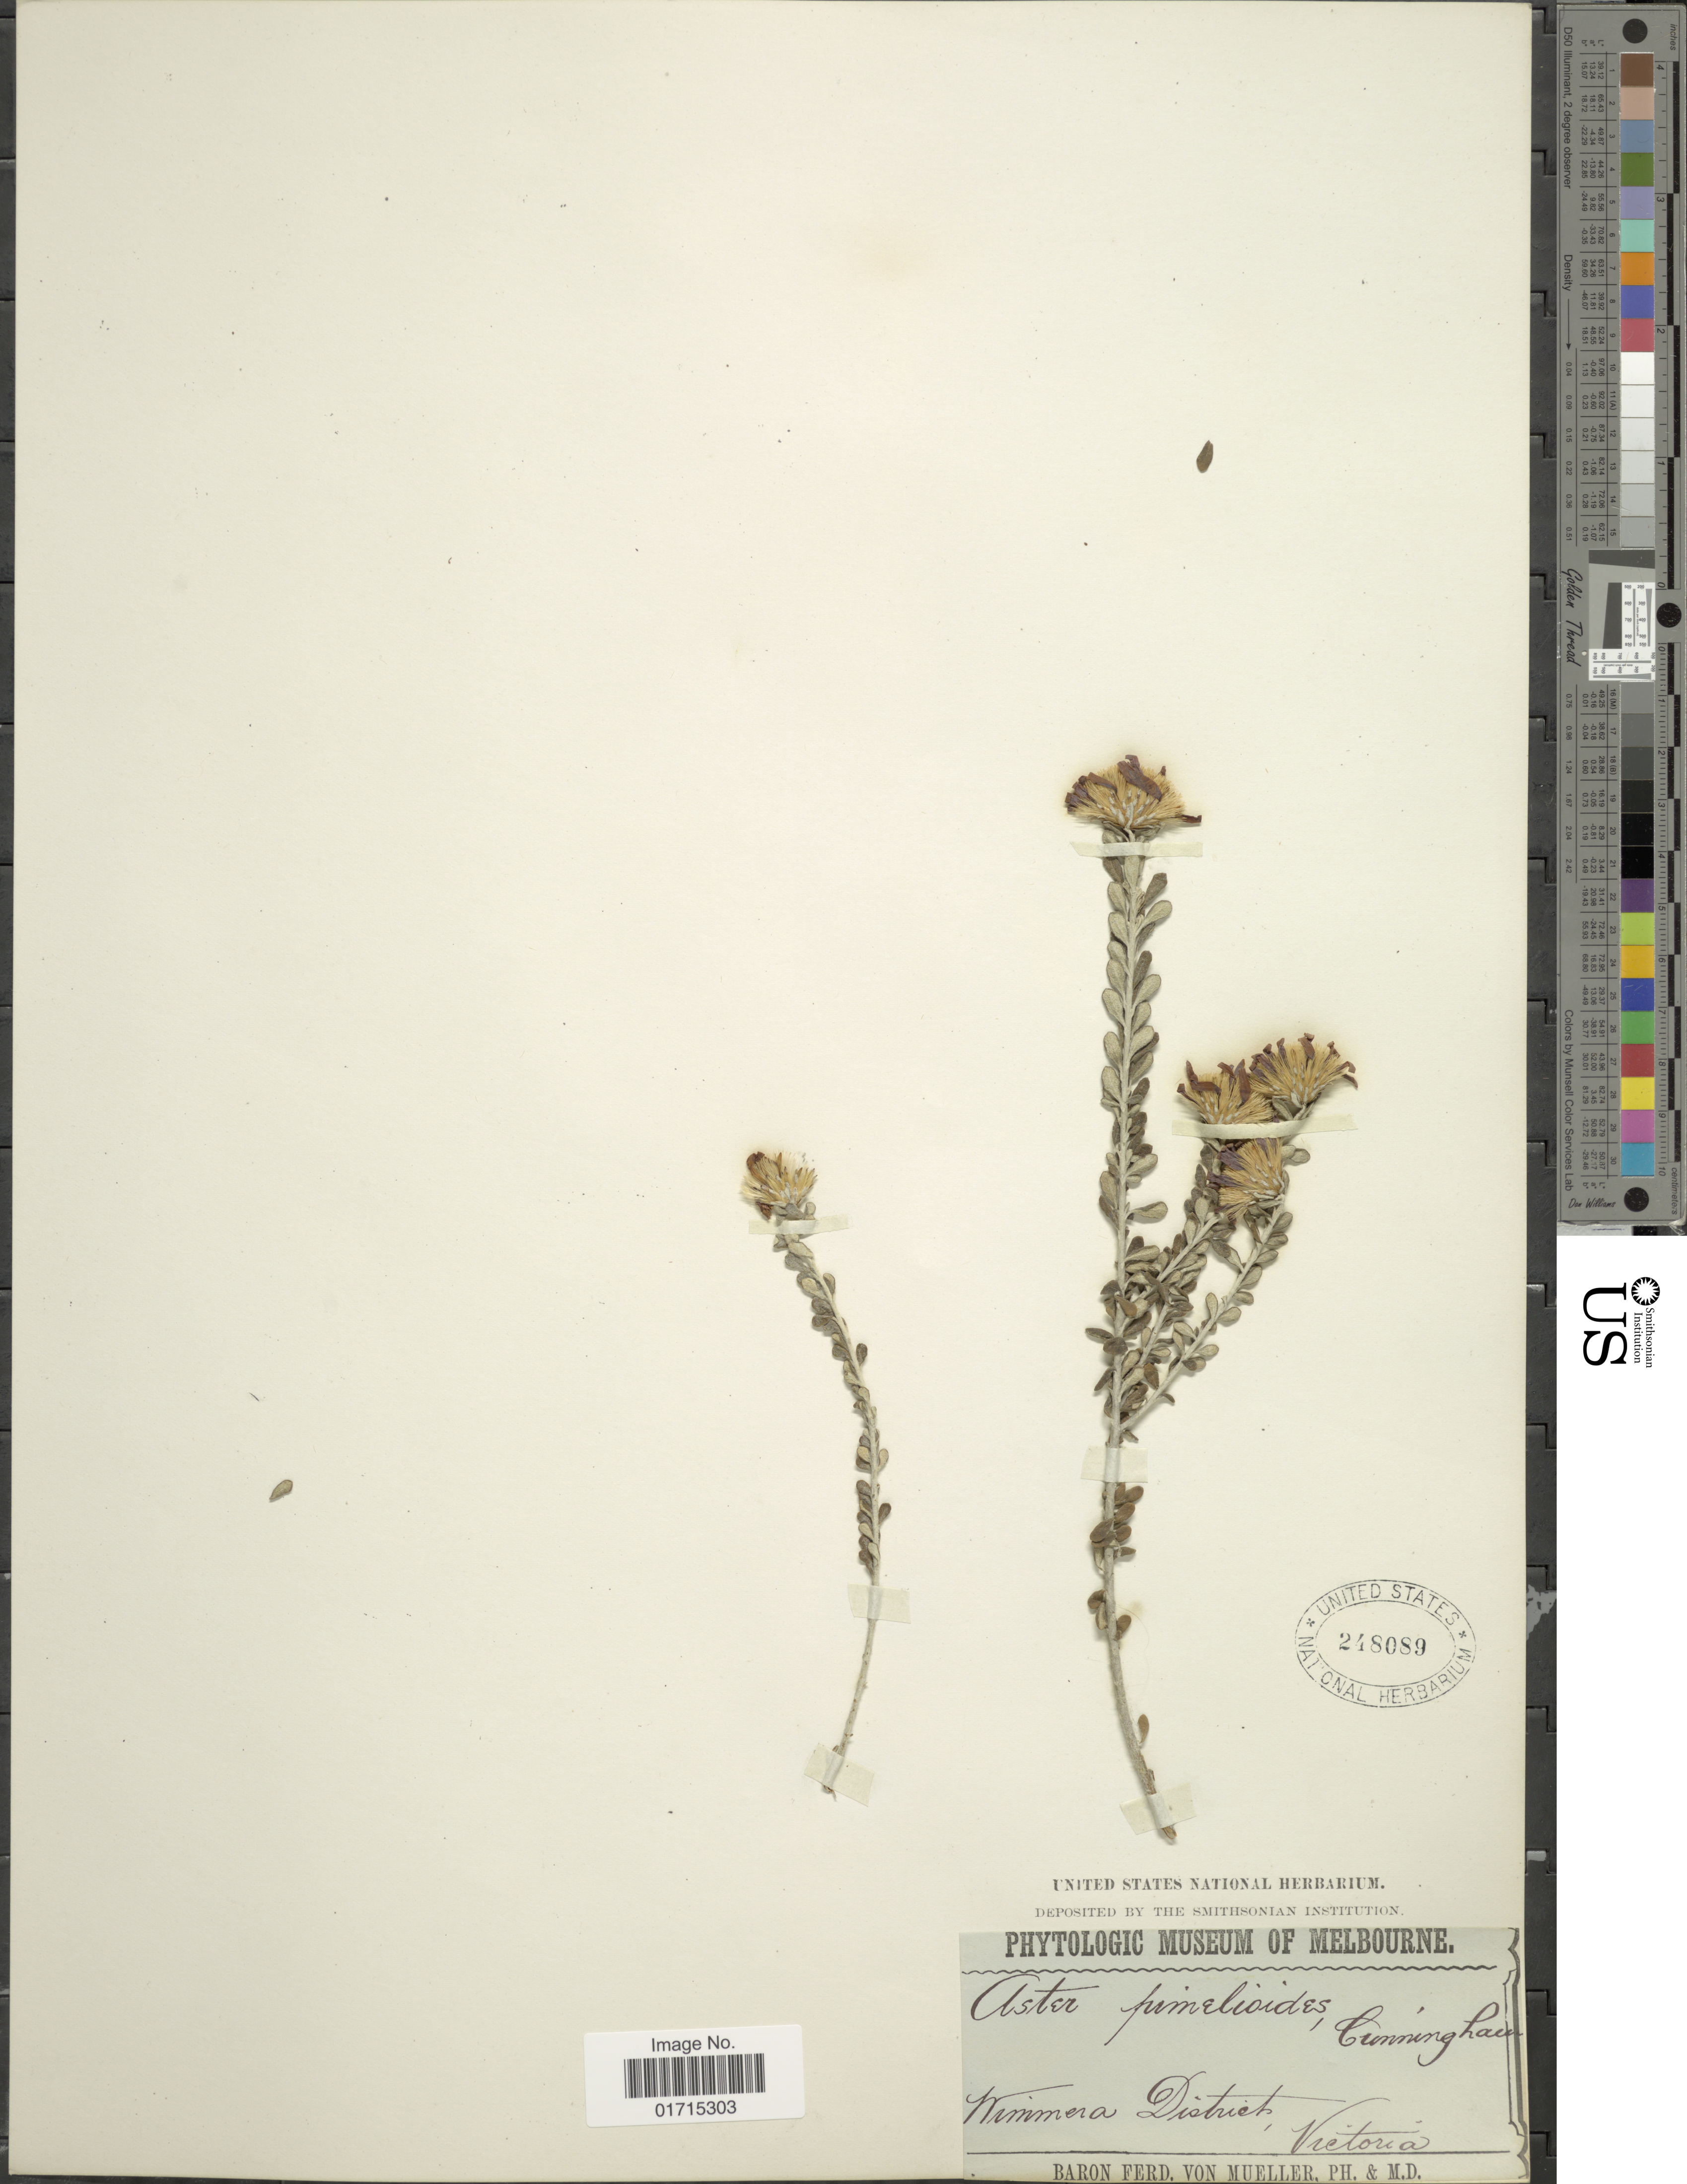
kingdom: Plantae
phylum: Tracheophyta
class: Magnoliopsida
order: Asterales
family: Asteraceae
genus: Olearia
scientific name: Olearia pimeleoides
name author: (DC.) Benth.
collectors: B. von Mueller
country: Australia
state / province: Victoria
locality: Wimmera District. Victoria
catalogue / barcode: US 248089